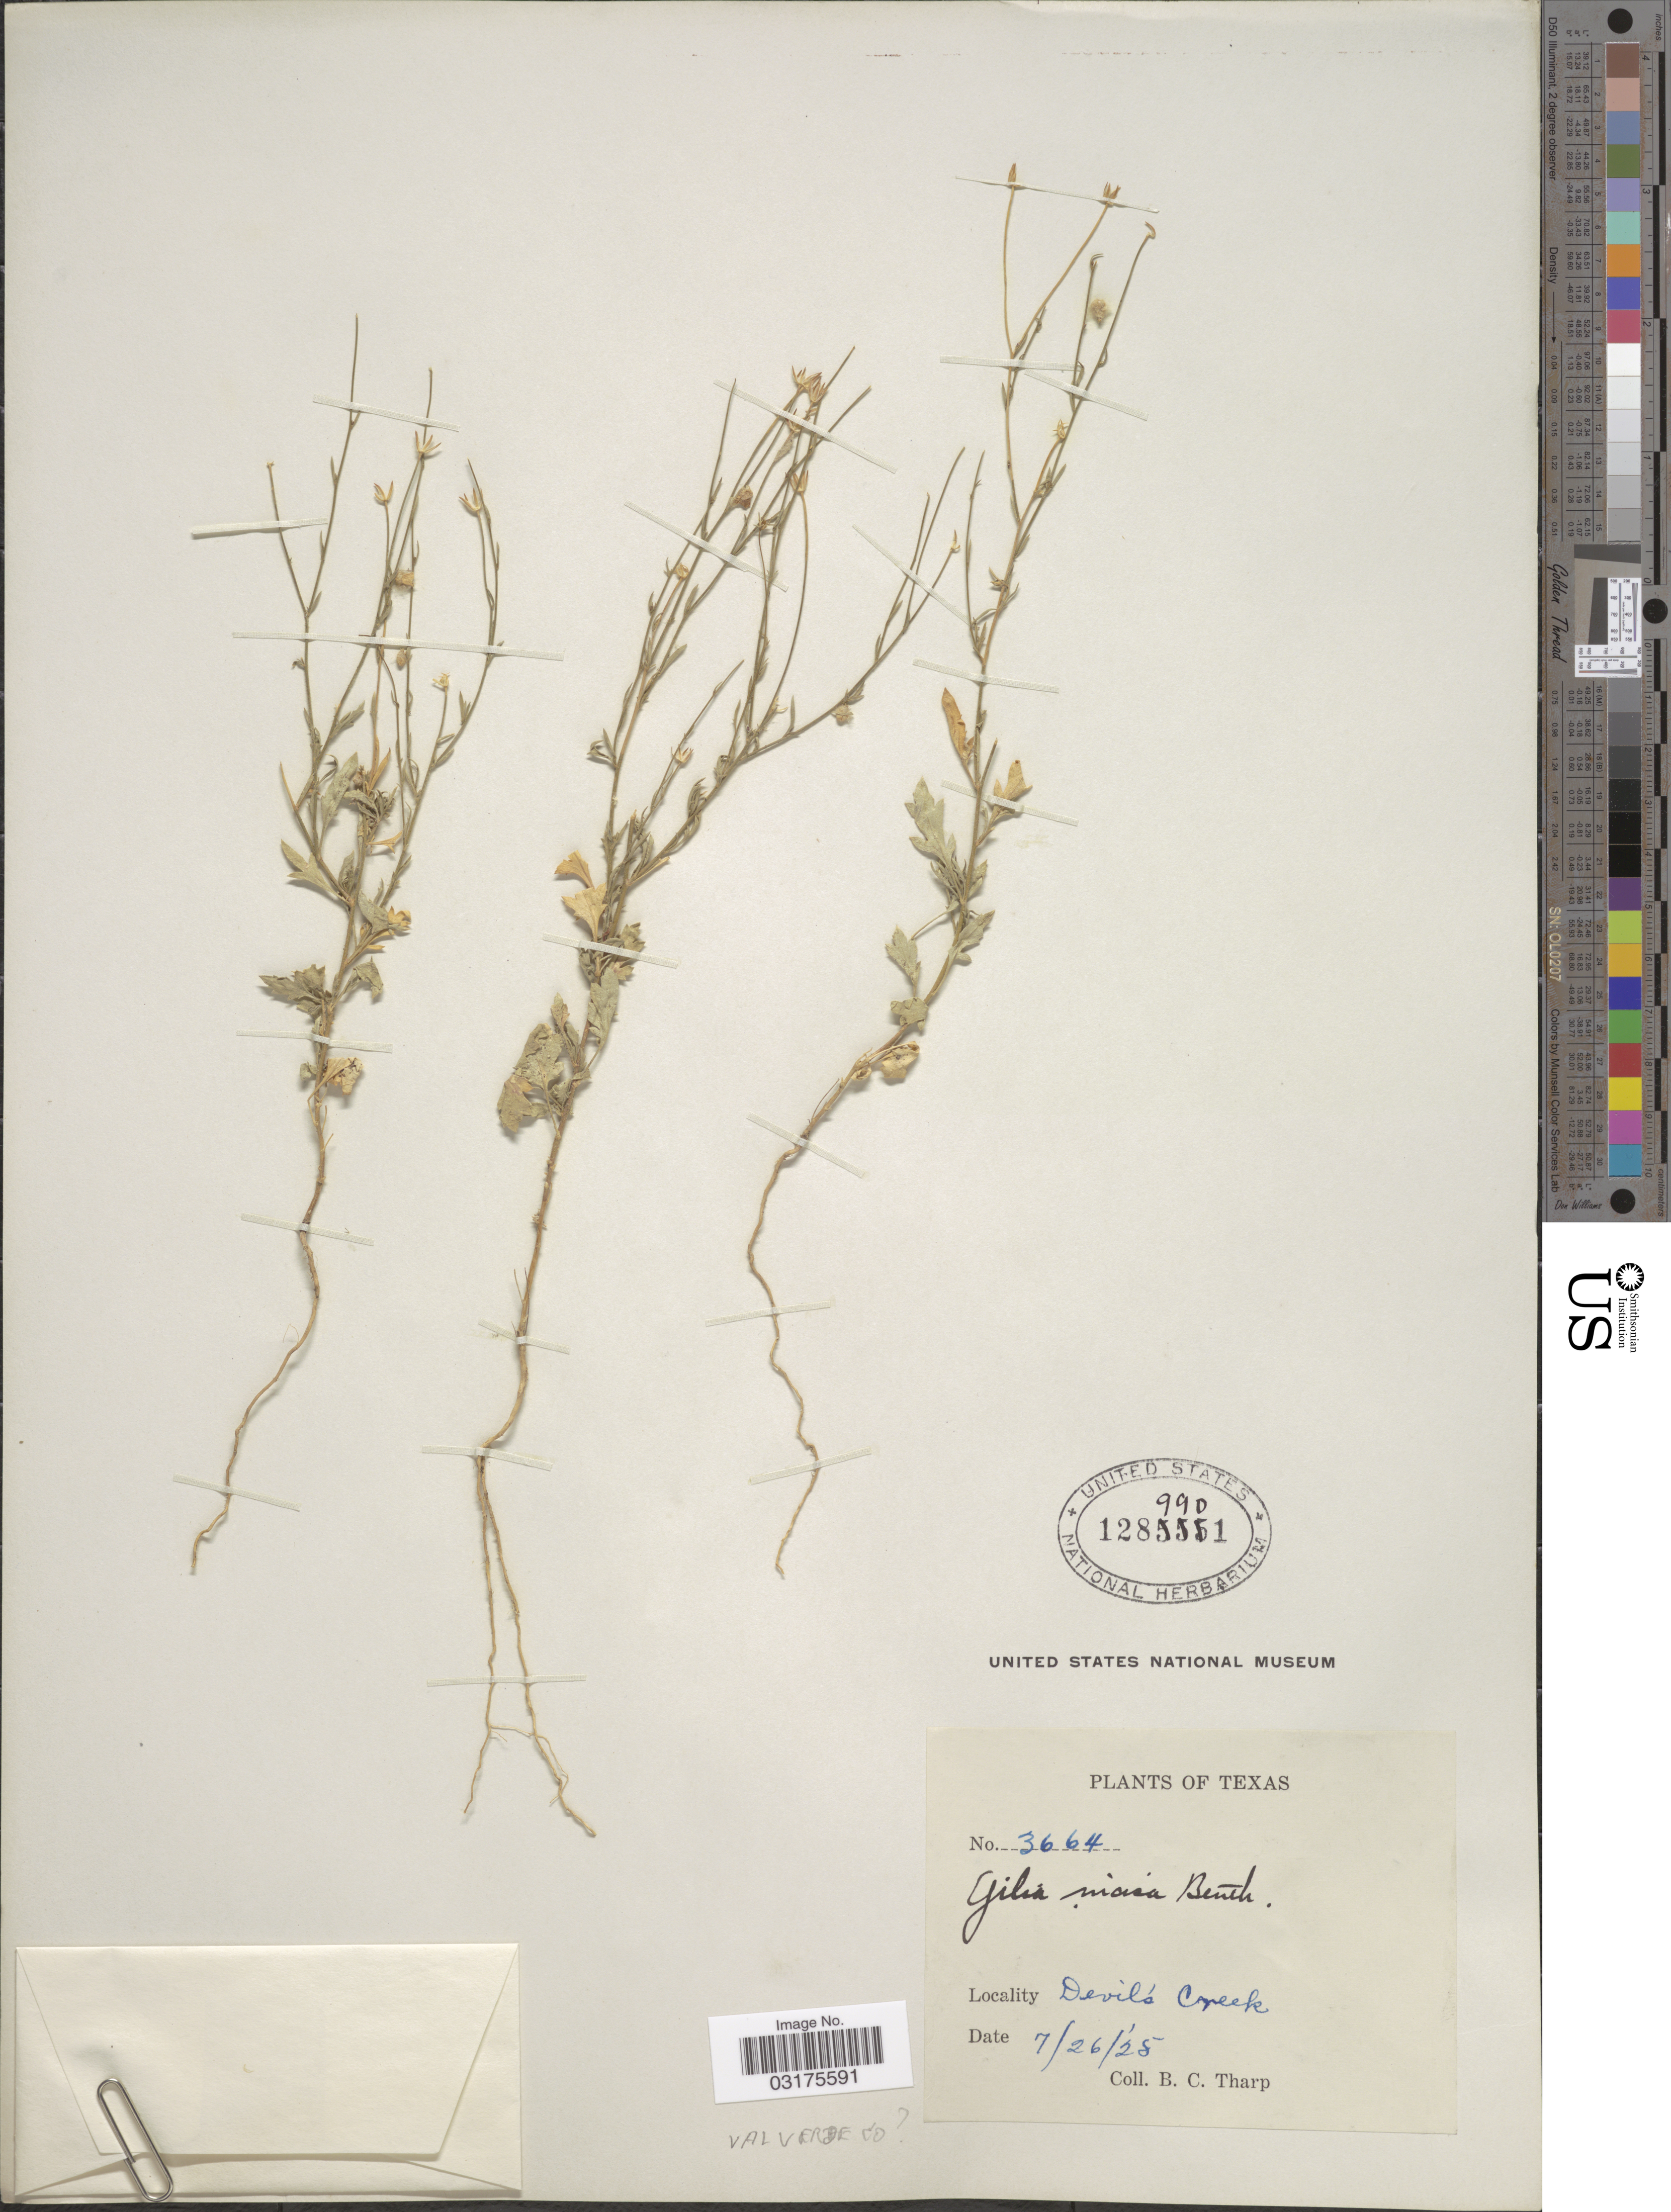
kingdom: Plantae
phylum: Tracheophyta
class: Magnoliopsida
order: Ericales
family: Polemoniaceae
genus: Giliastrum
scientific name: Giliastrum incisum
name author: (Benth.) J.M. Porter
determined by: Strong, Mark T., (BOT), Smithsonian Institution - National Museum of Natural History (UNITED STATES)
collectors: B. C. Tharp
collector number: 3664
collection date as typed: Transcribed d/m/y: 26/7/25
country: United States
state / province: Texas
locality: Devil's Creek, Valverde Co [unsure placement]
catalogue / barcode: US 1289901